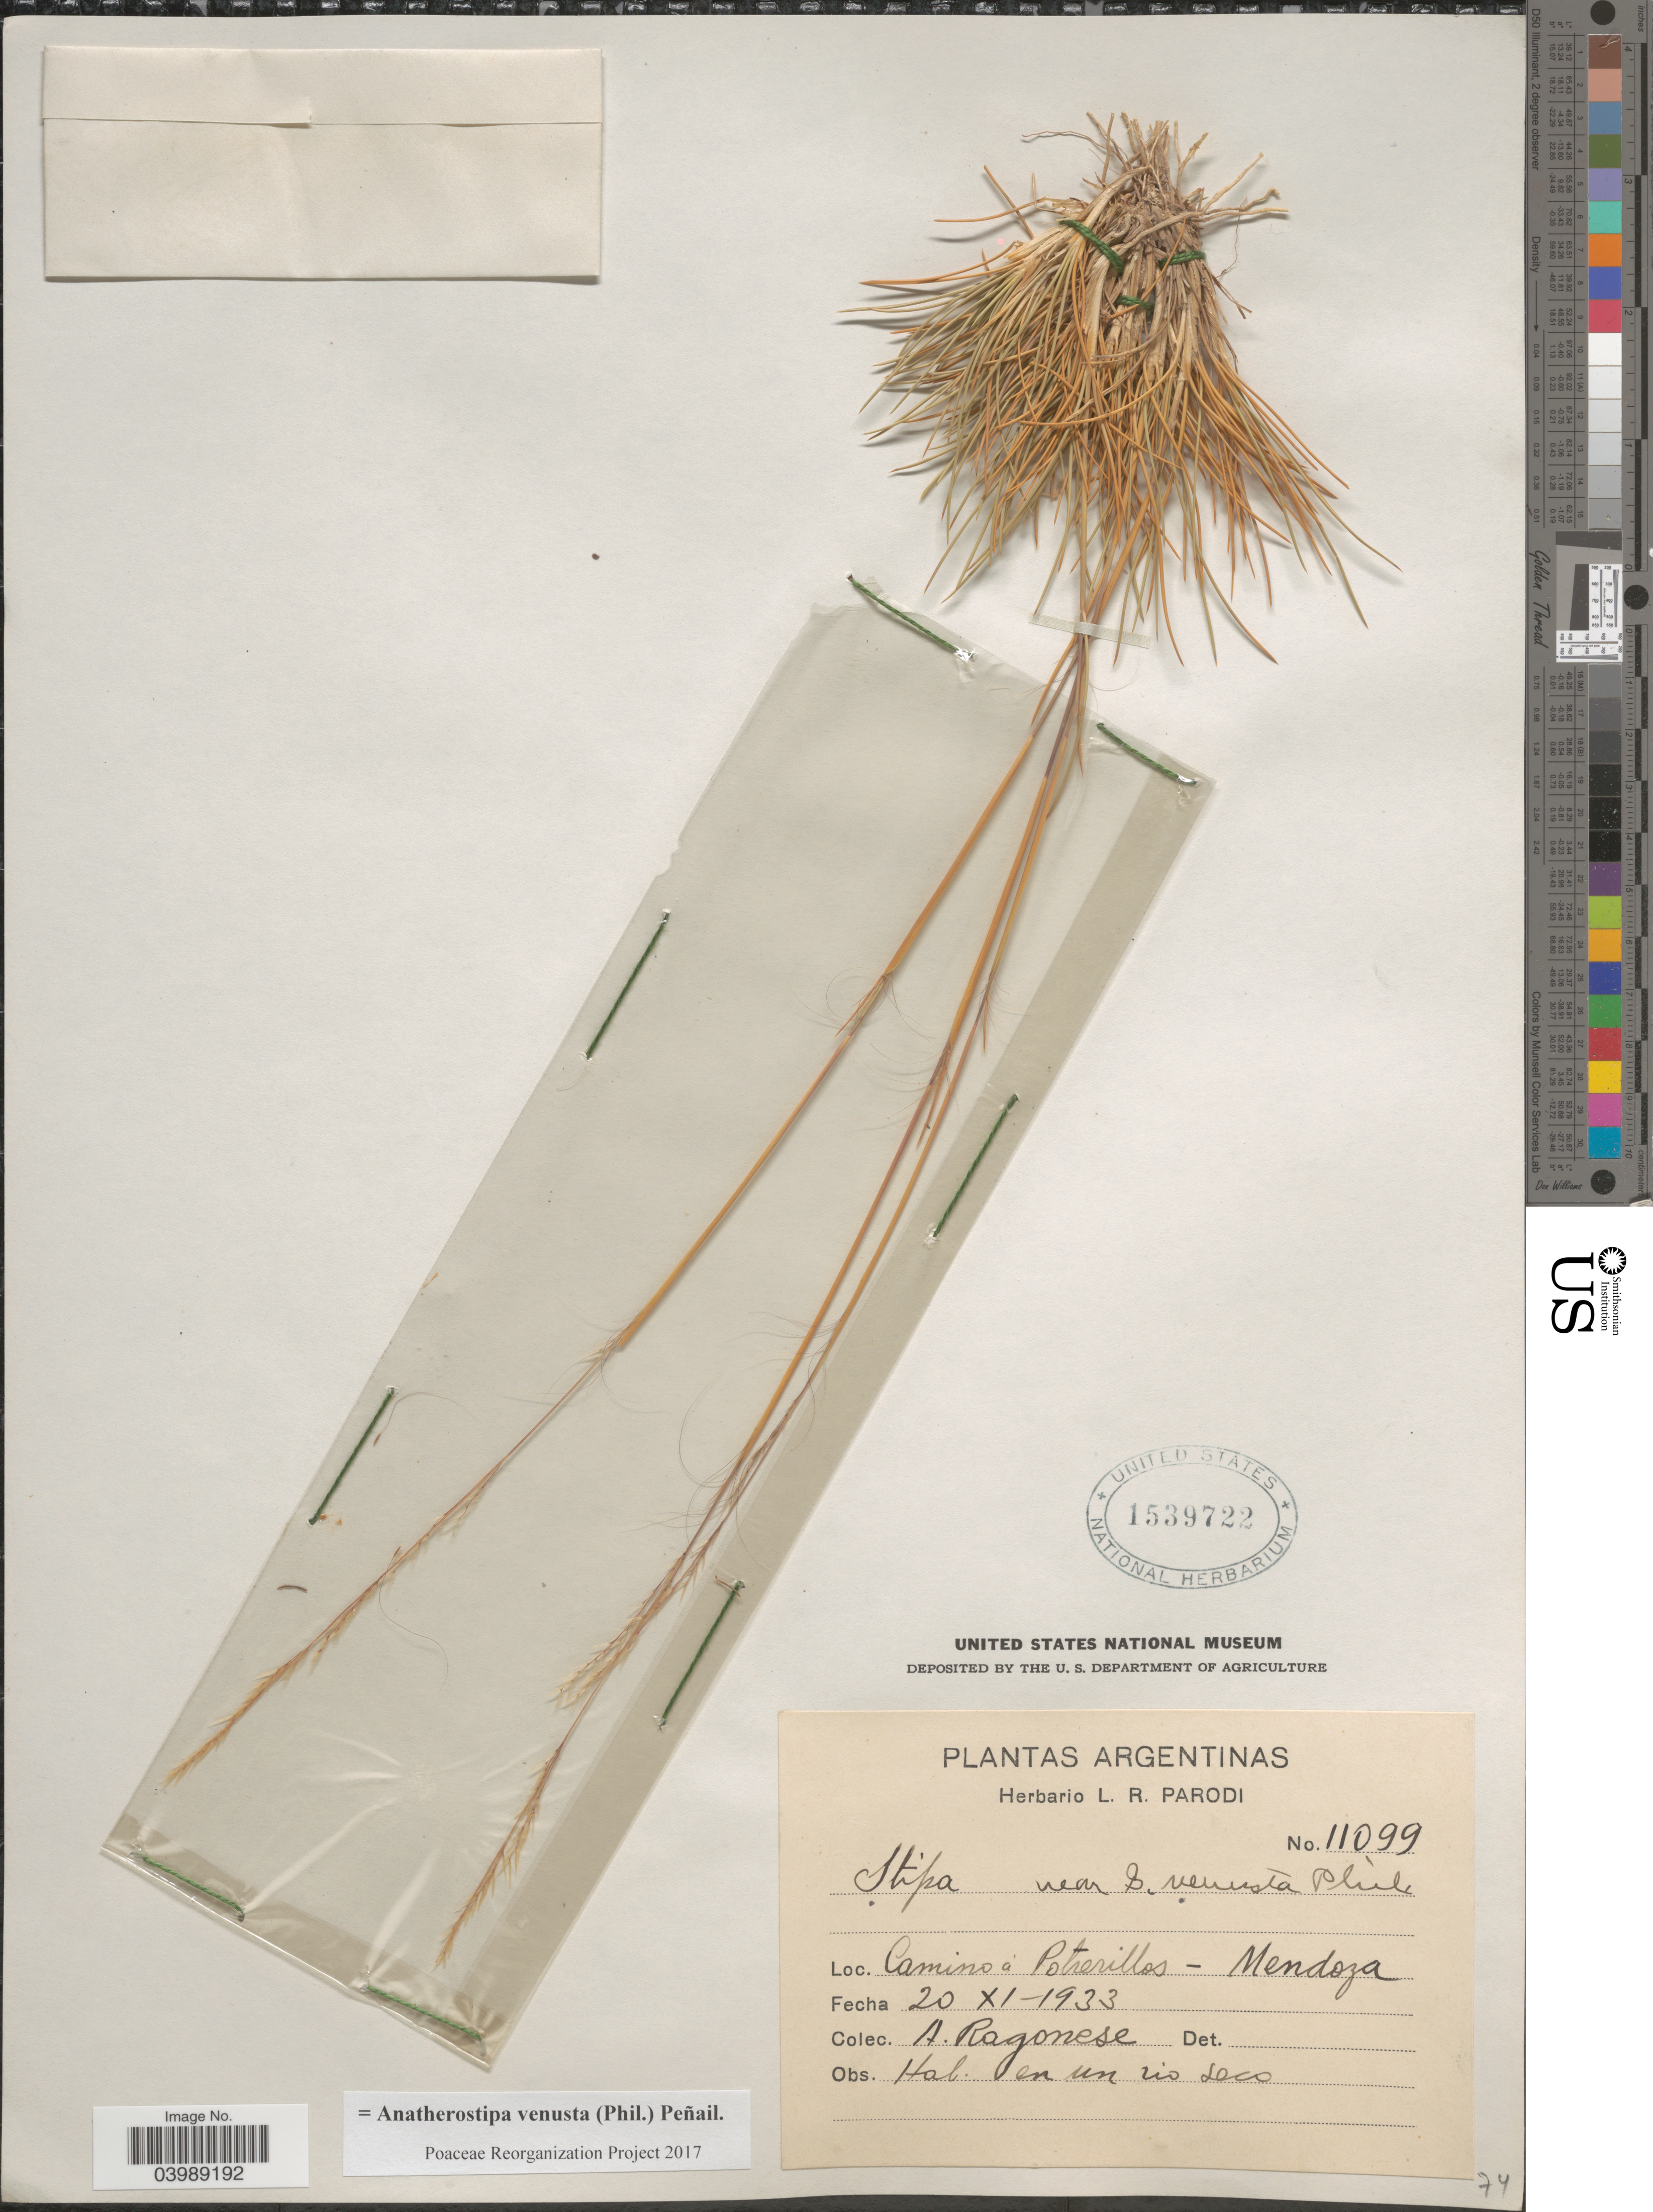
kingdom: Plantae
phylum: Tracheophyta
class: Liliopsida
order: Poales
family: Poaceae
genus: Anatherostipa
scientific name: Anatherostipa venusta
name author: (Phil.) Peñail.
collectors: A. Ragonese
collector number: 11099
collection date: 1933-11-20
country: Argentina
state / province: Mendoza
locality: Camino á Potrerillos.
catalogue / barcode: US 1539722